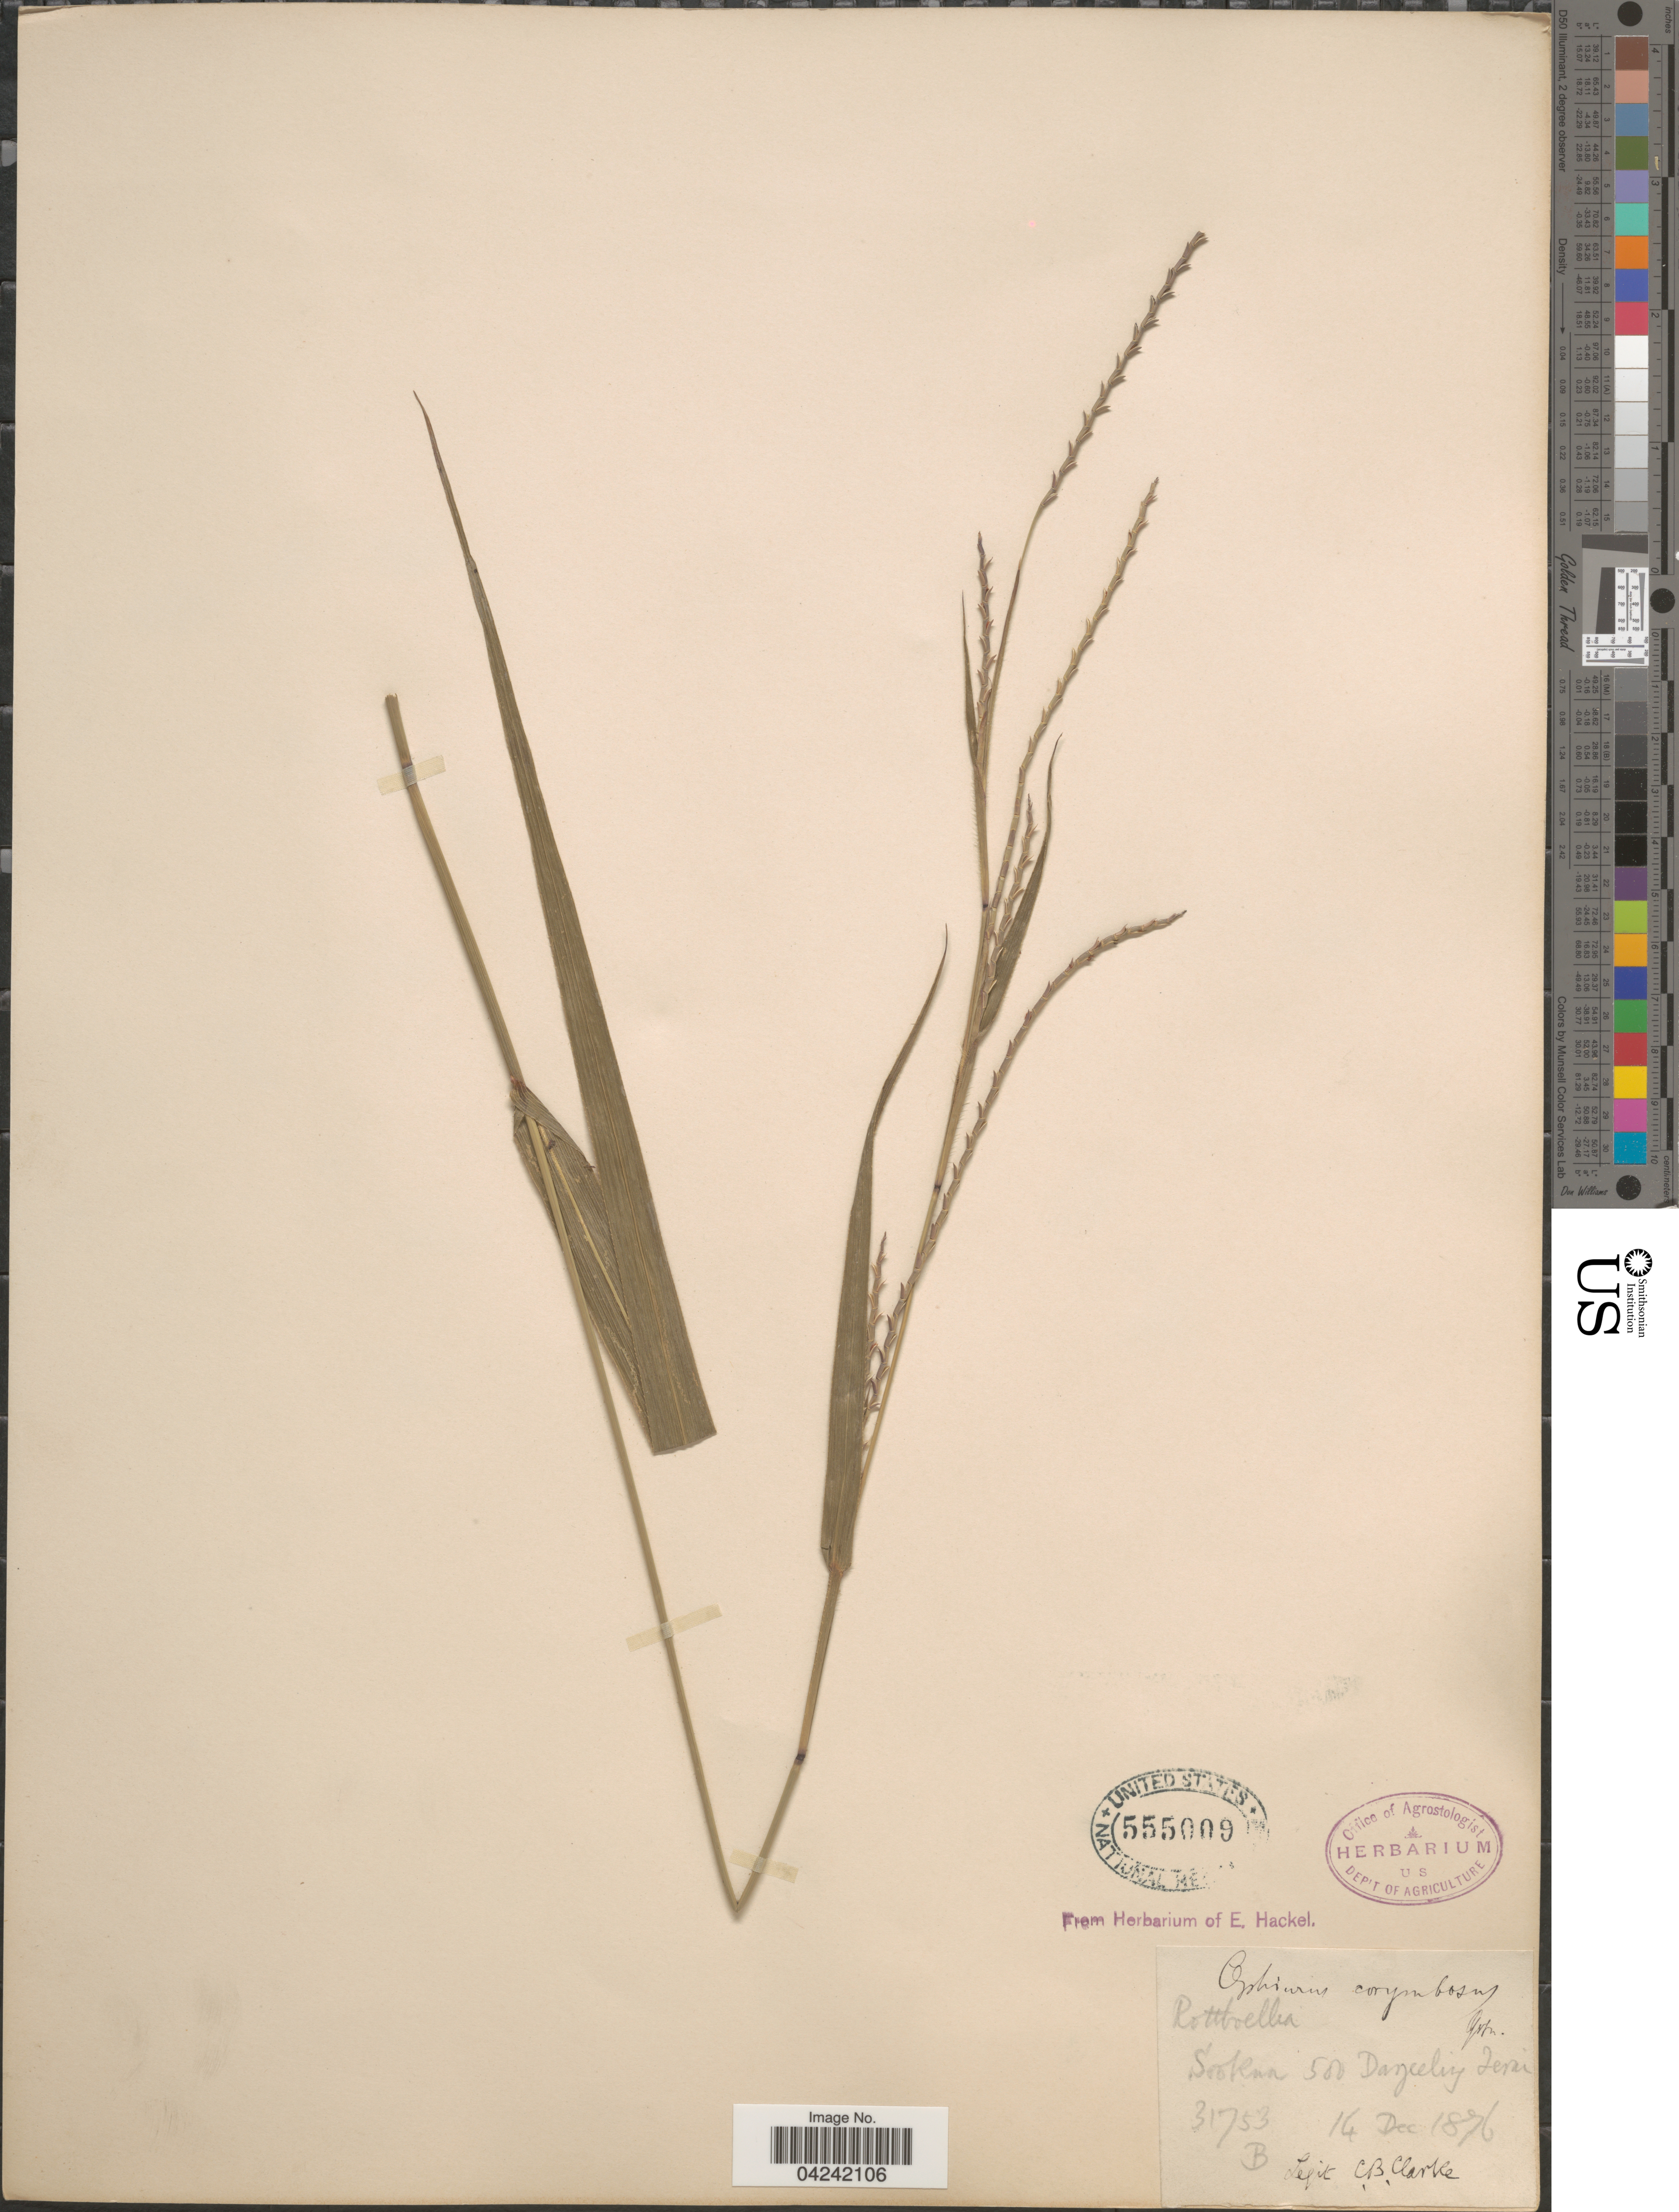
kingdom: Plantae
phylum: Tracheophyta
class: Liliopsida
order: Poales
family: Poaceae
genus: Ophiuros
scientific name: Ophiuros exaltatus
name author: (L.) Kuntze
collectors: C. B. Clarke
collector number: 31753B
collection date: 1876-12-14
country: India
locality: Sookun 500 Darjeeling Terai.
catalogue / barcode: US 555009